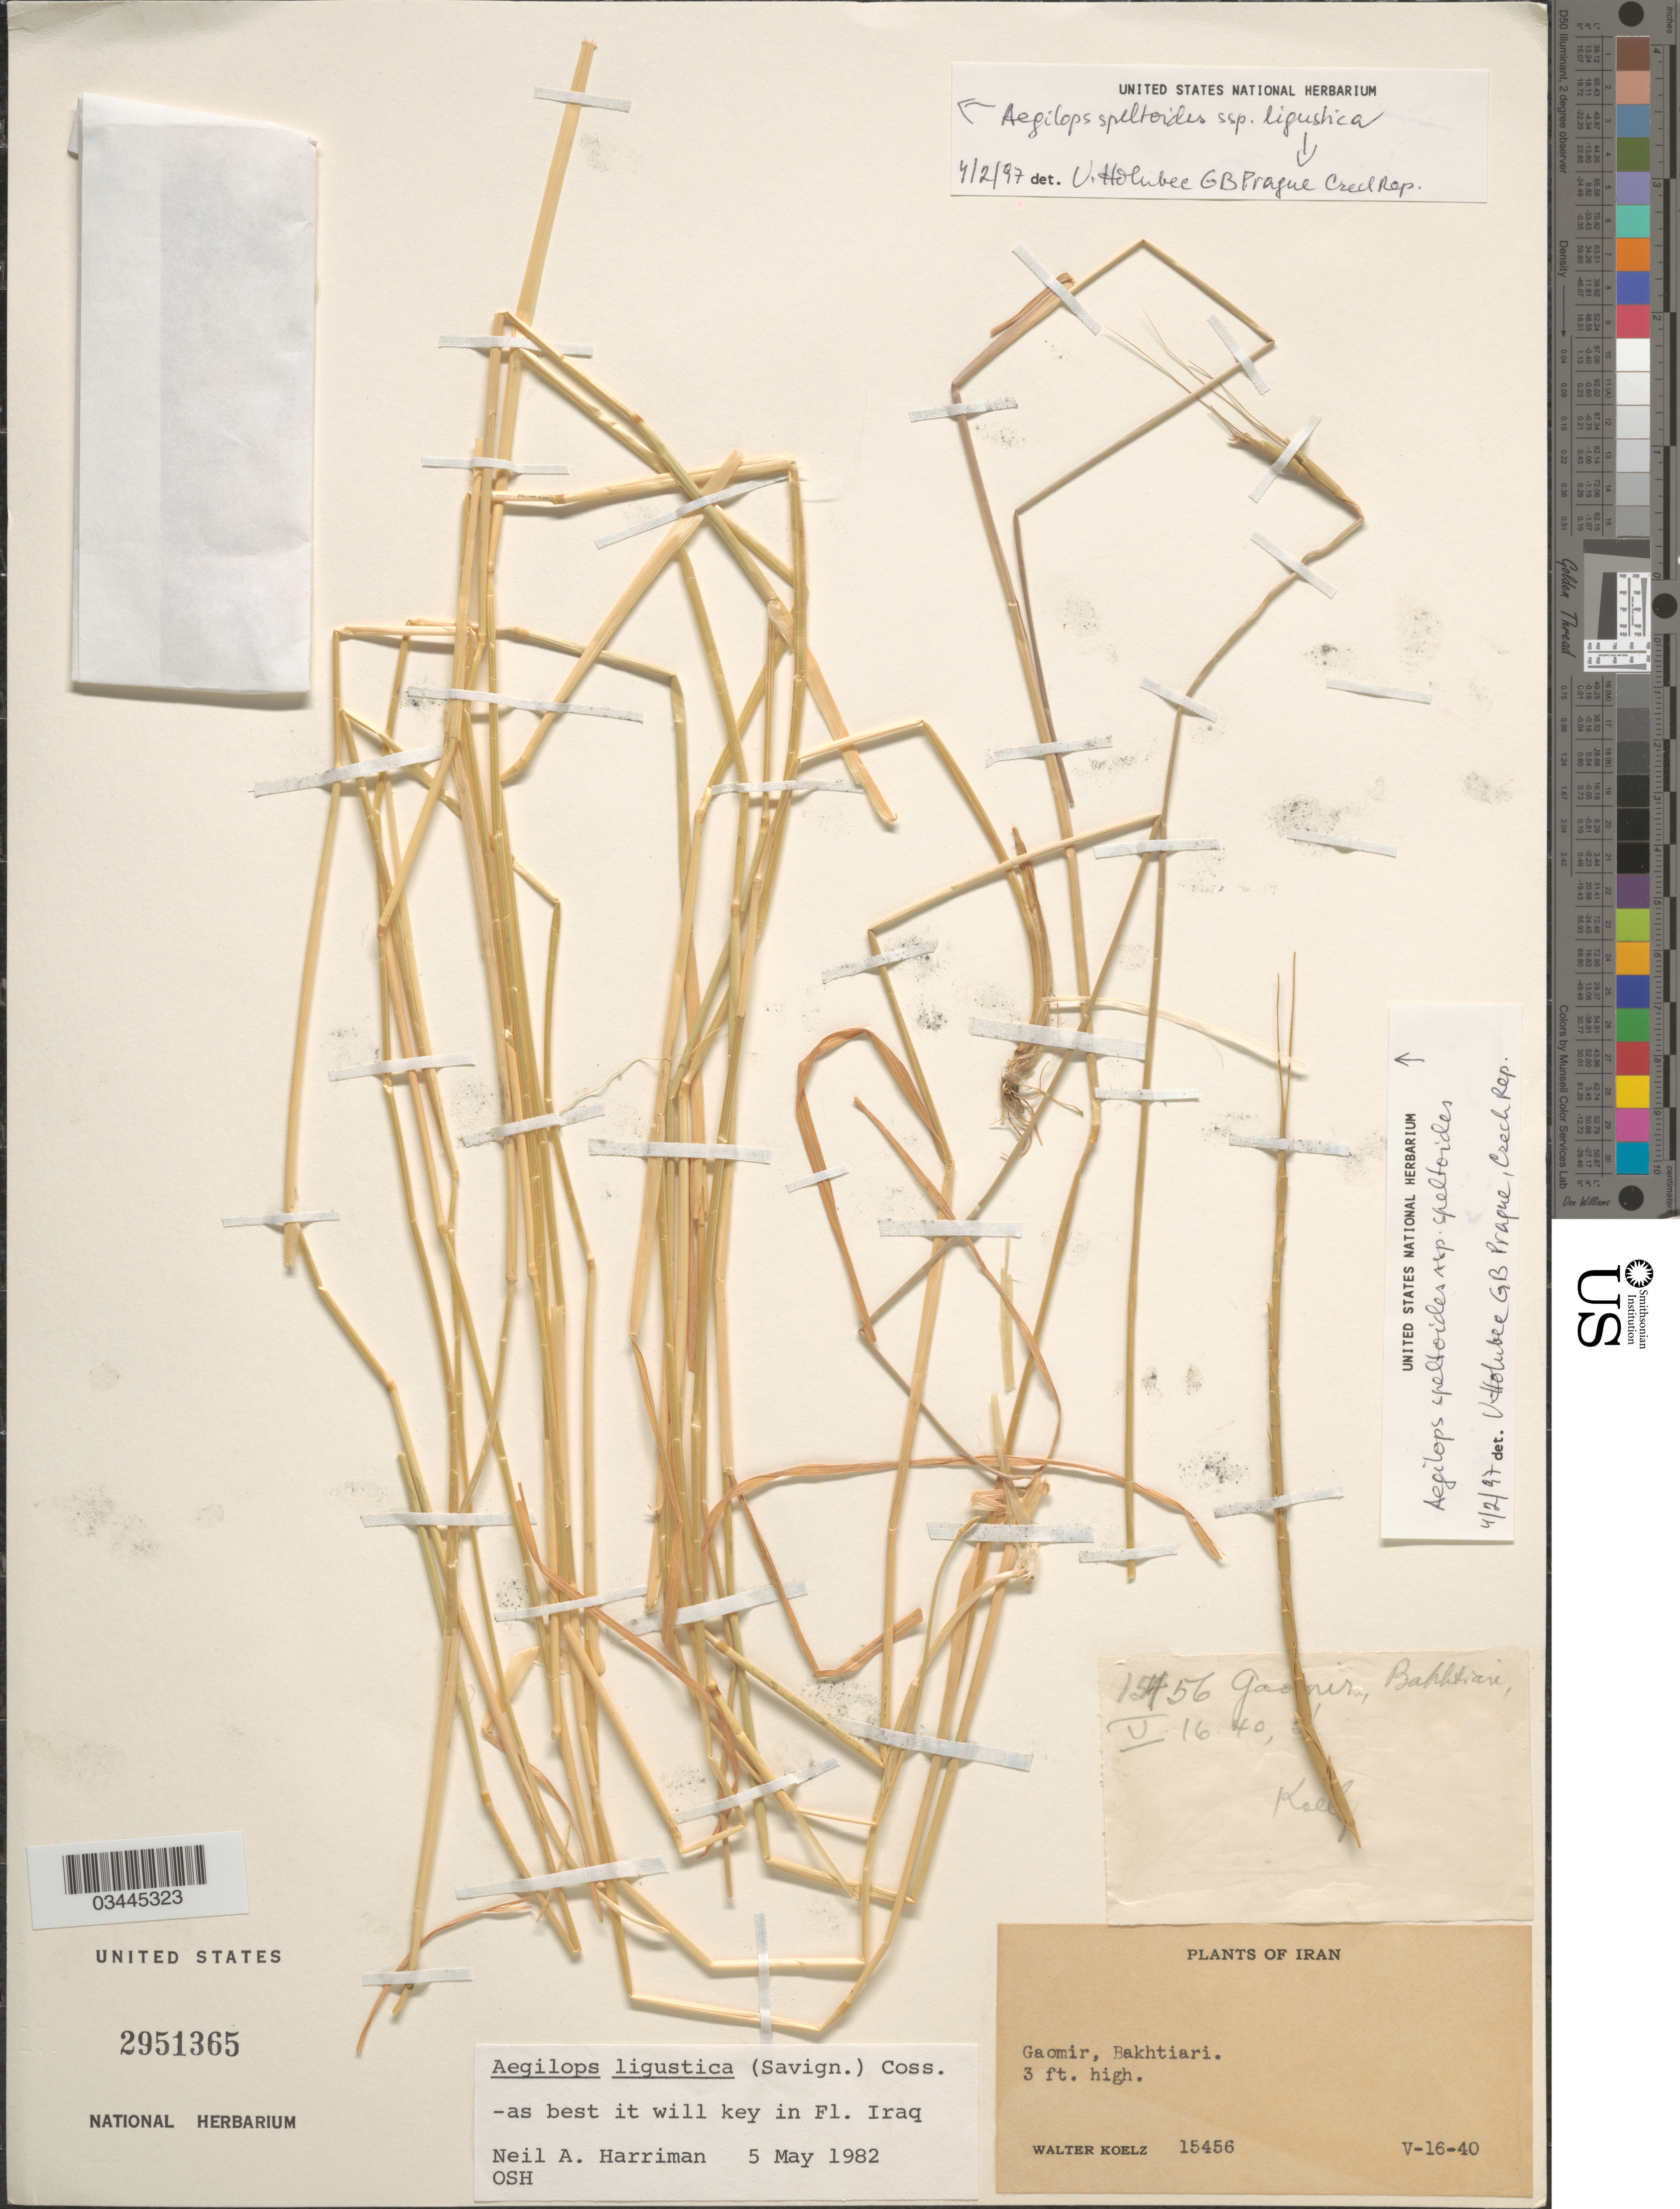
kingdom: Plantae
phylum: Tracheophyta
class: Liliopsida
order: Poales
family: Poaceae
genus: Aegilops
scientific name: Aegilops speltoides var. ligustica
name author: (Savign.) Fiori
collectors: W. N. Koelz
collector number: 15456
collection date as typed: Transcribed d/m/y: 16/5/40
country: Iran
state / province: Chahar Mahaal and Bakhtiari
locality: Gaomir, Bakhtiari.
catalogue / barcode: US 2951365